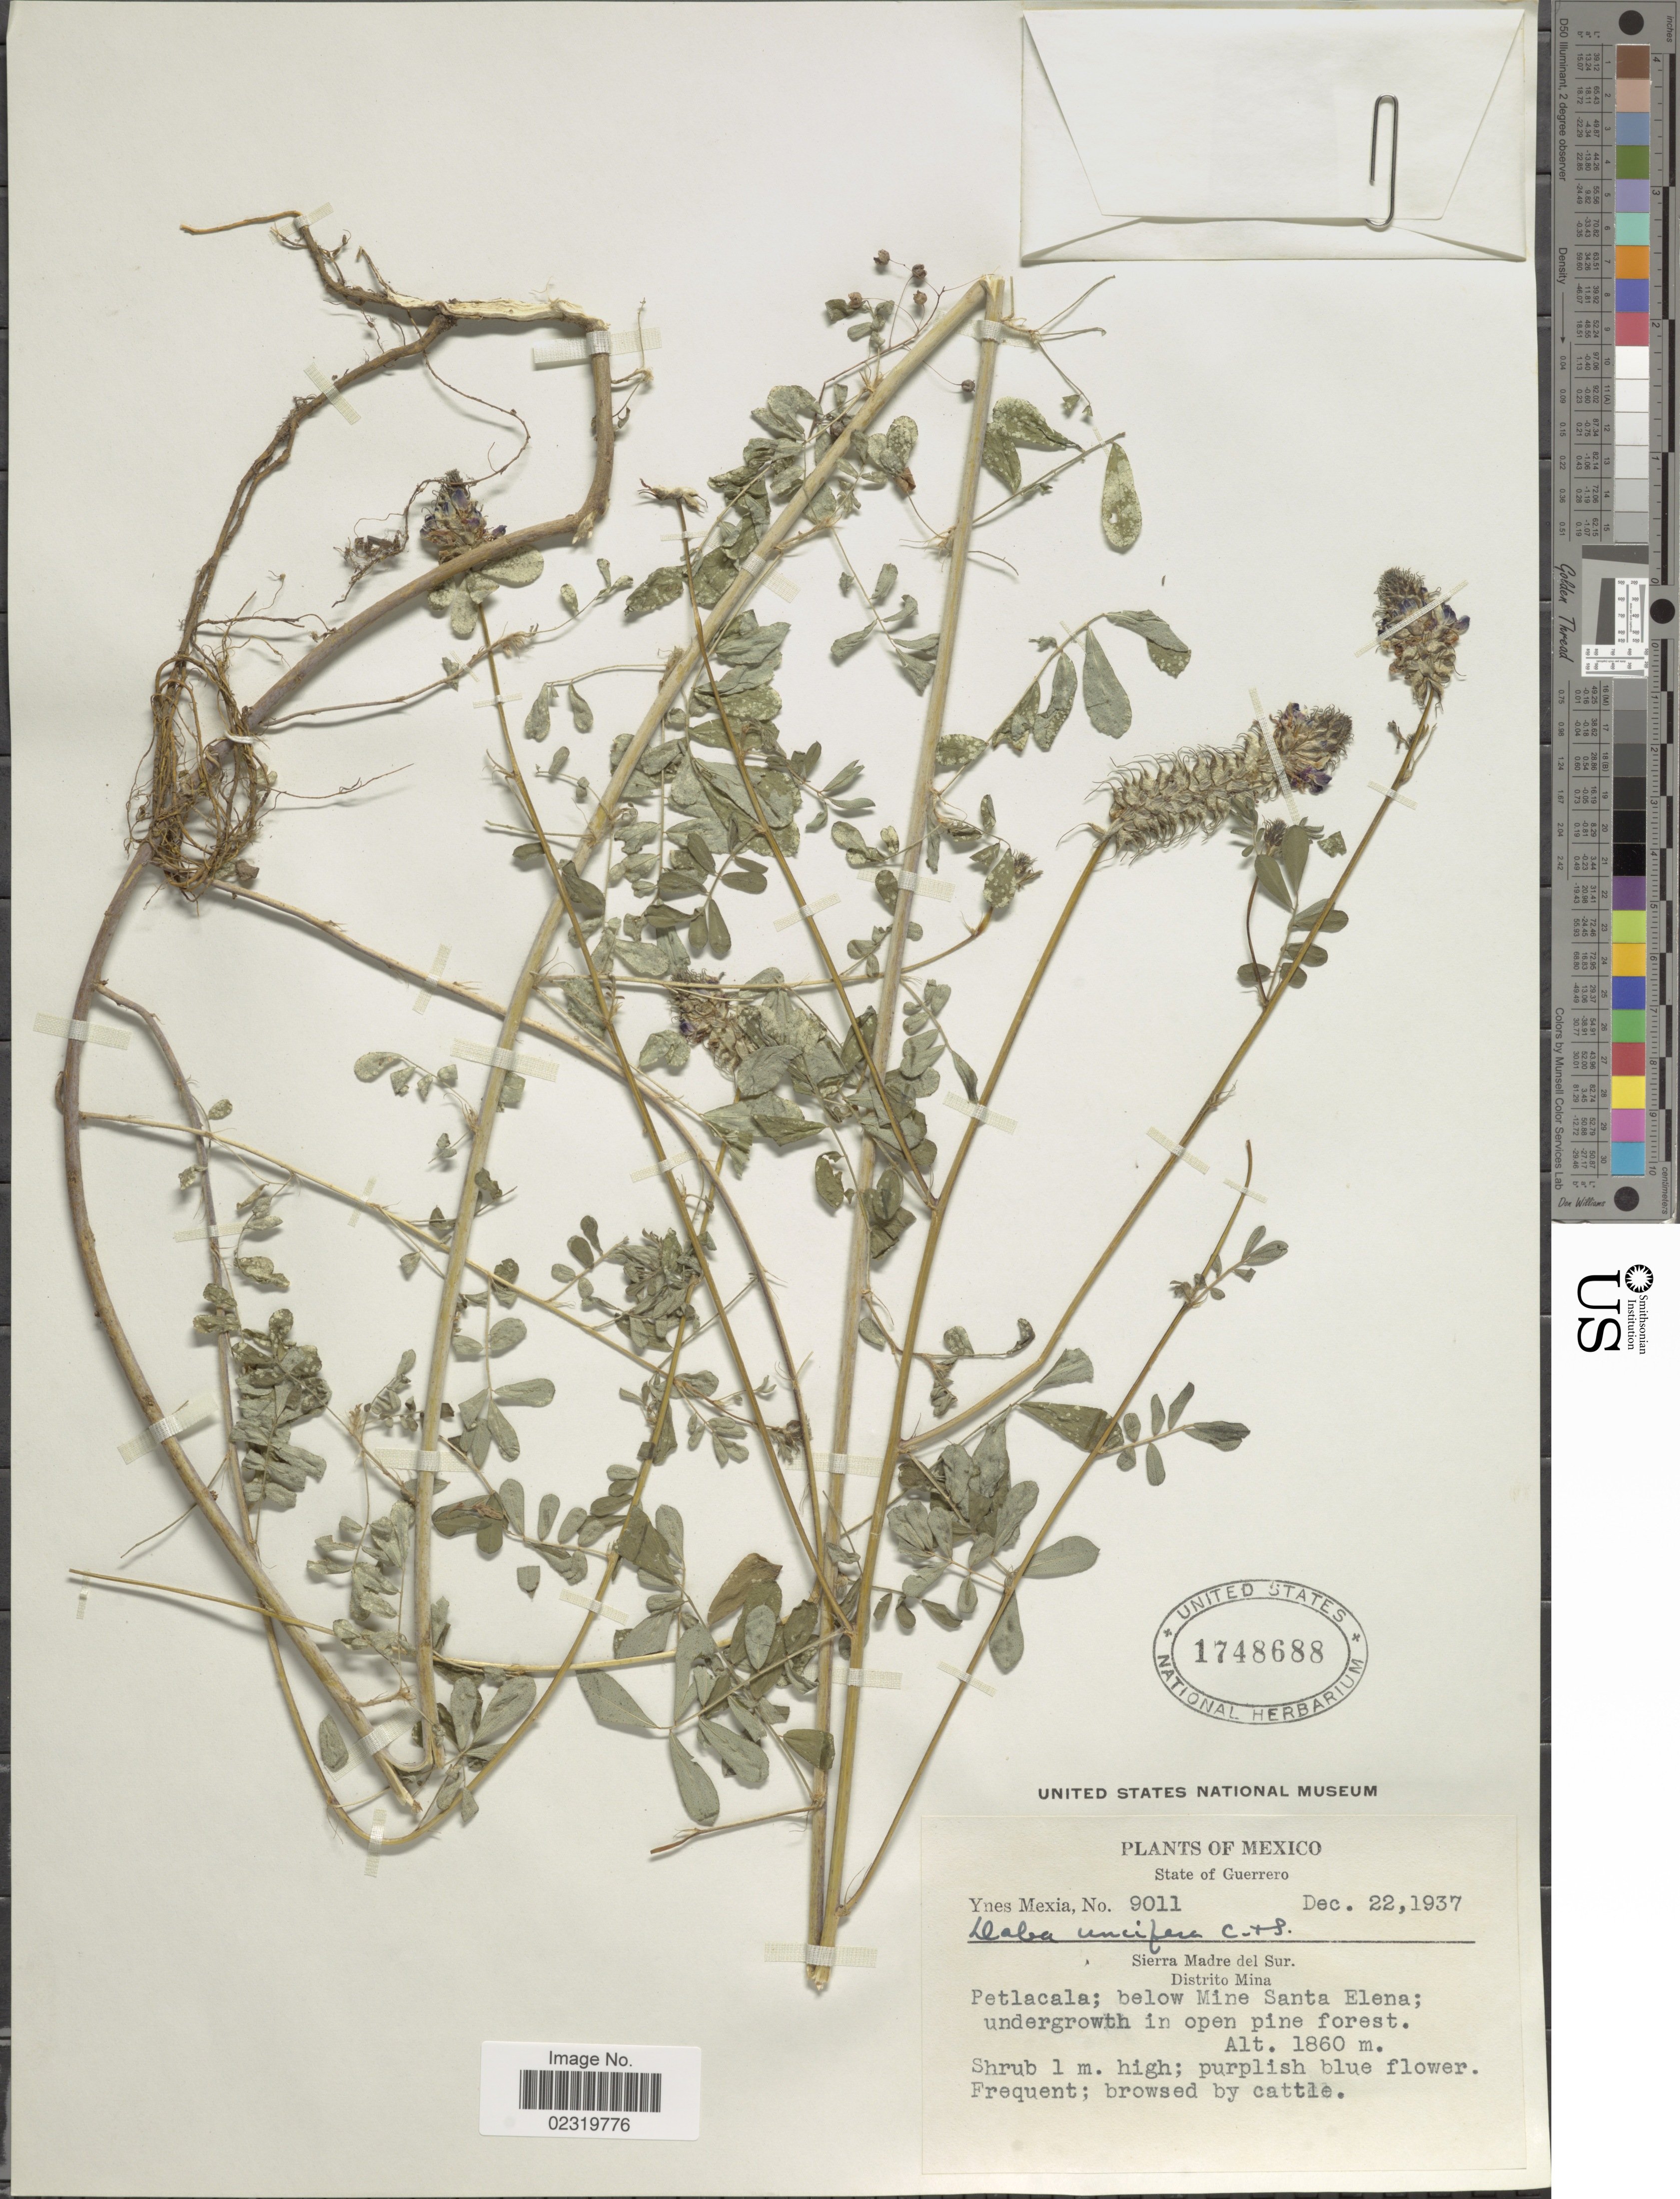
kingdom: Plantae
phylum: Tracheophyta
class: Magnoliopsida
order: Fabales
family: Fabaceae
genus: Dalea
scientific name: Dalea obovatifolia var. obovatifolia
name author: Ortega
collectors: Y. Mexia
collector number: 9011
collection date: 1937-12-22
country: Mexico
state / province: Guerrero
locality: Sierra Madre del Sur, Distrito Mina, Petlacala, below Mine Santa Elena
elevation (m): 1860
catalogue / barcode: US 1748688